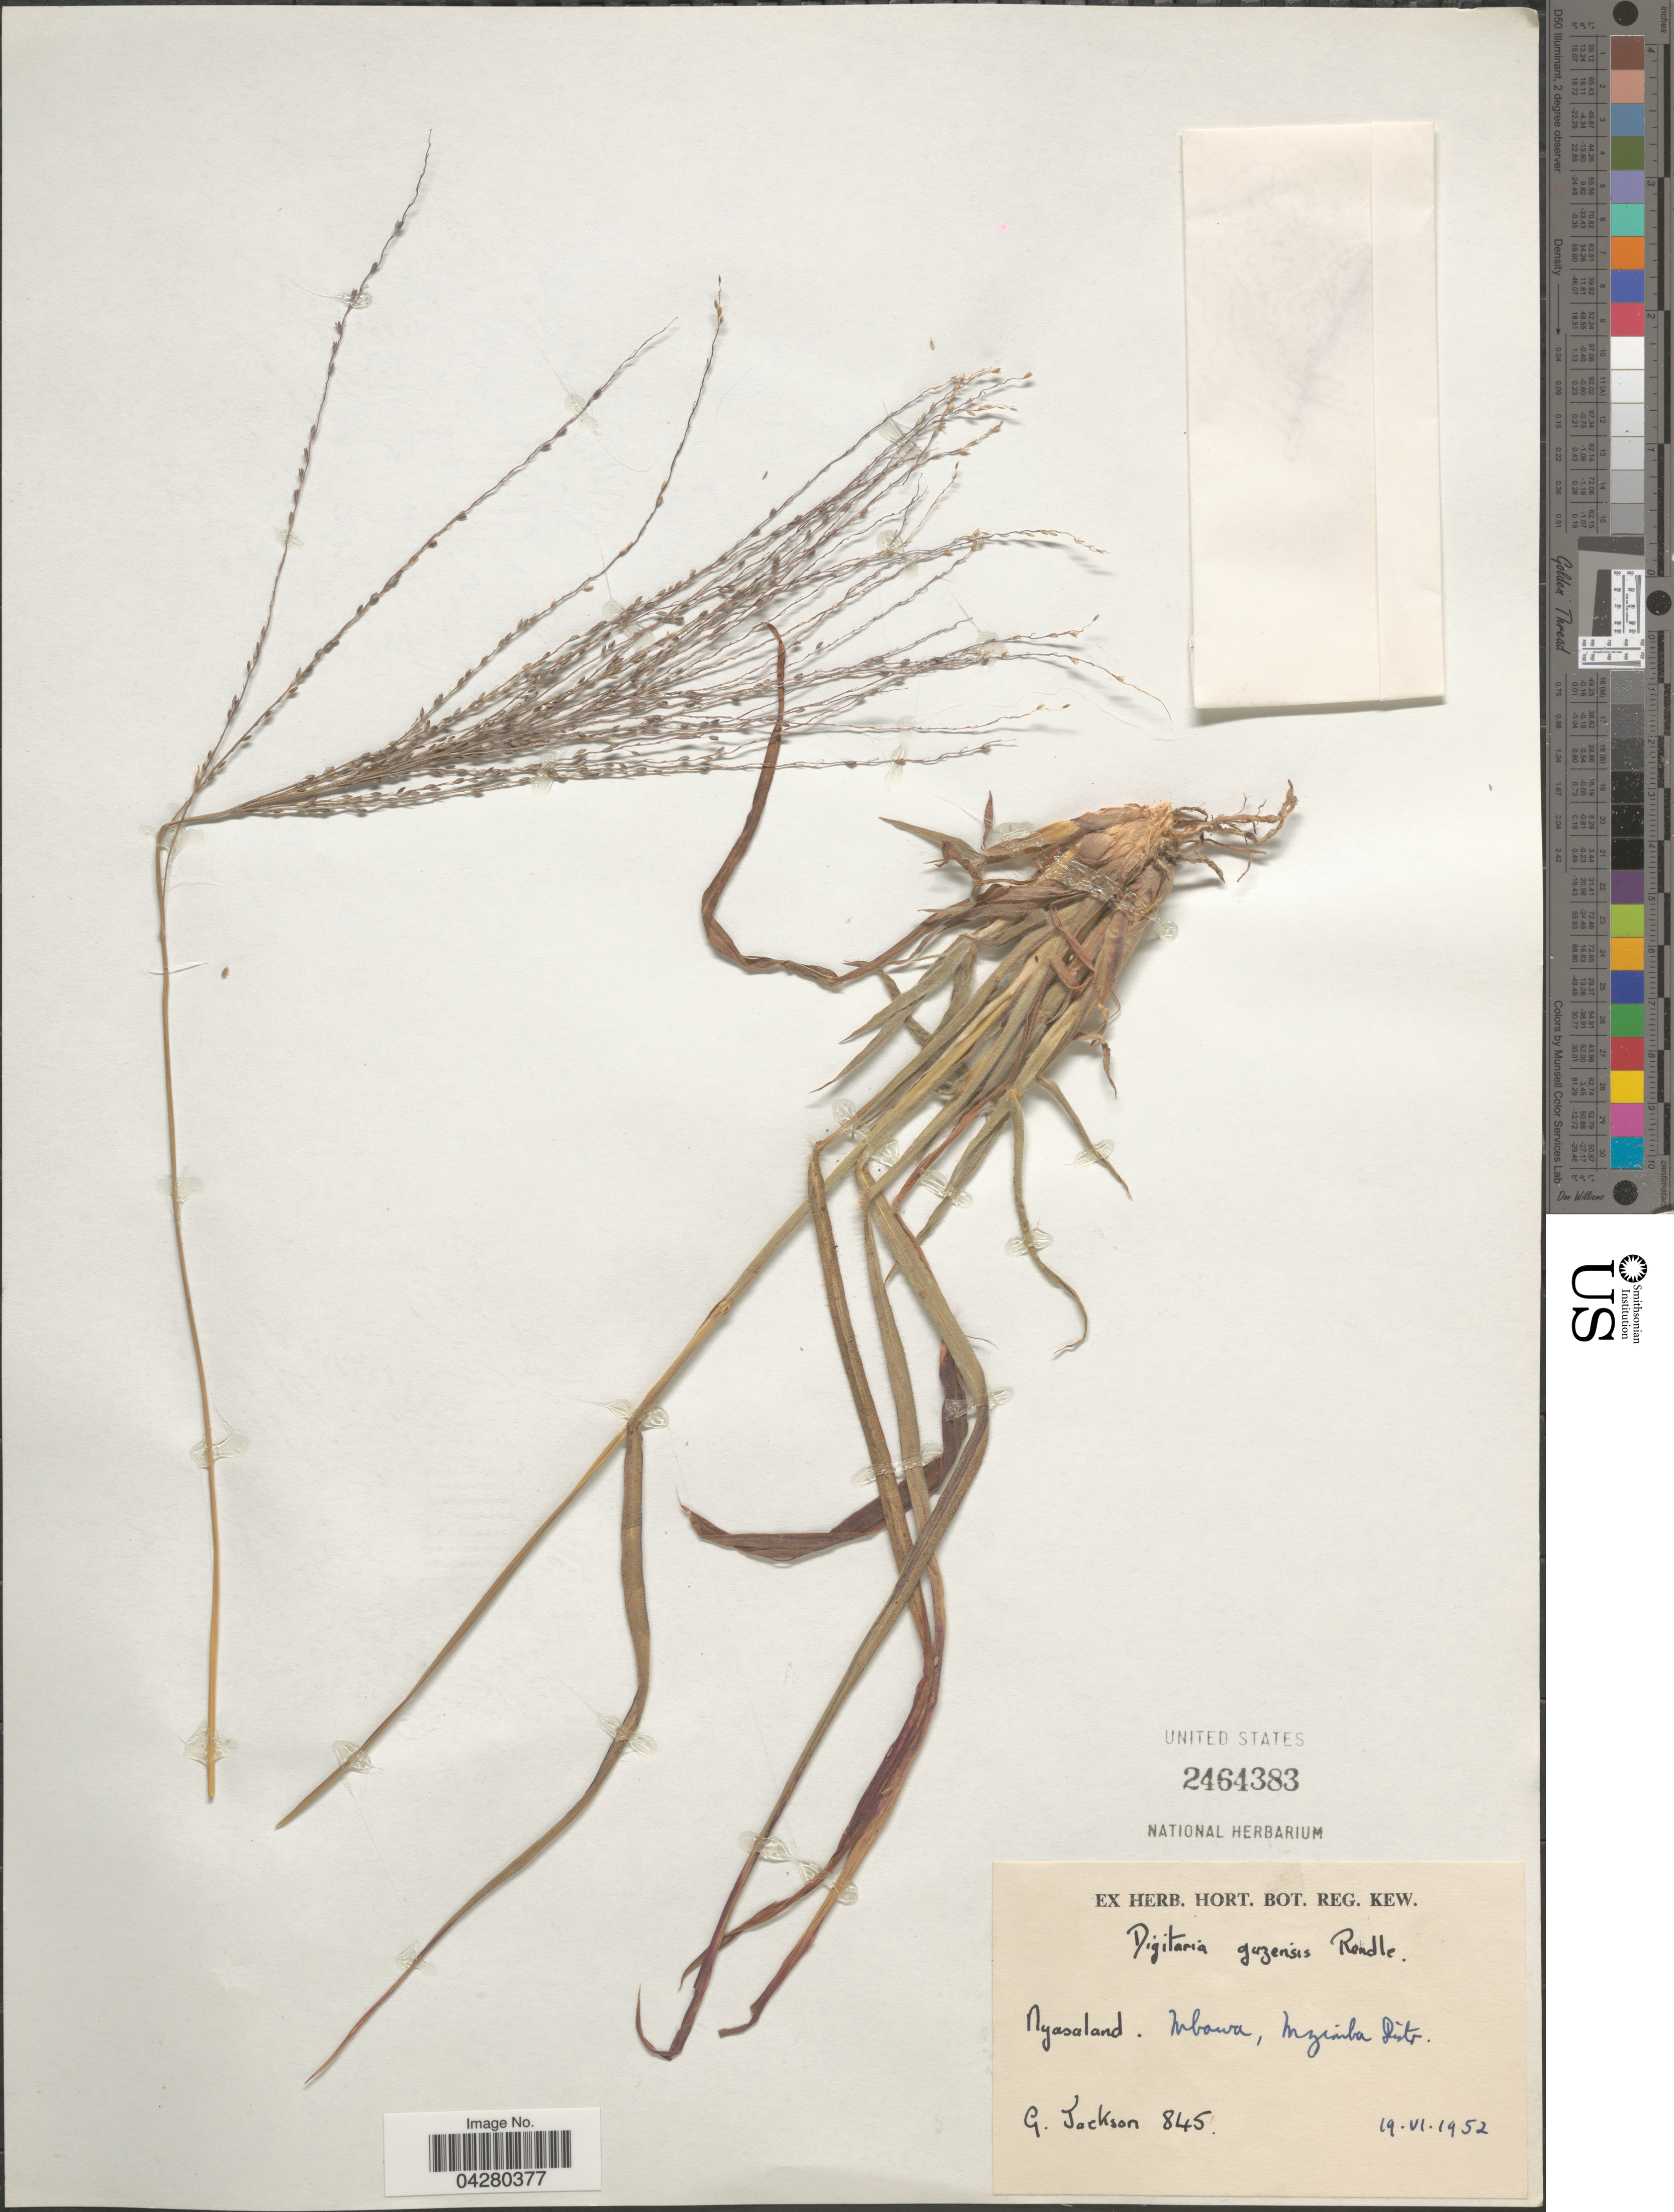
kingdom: Plantae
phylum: Tracheophyta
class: Liliopsida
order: Poales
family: Poaceae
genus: Digitaria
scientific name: Digitaria gazensis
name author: Rendle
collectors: G. Jackson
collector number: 845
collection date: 1952-06-19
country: Malawi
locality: Nyasaland. Mbawa, Mzimba Distr.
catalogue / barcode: US 2464383